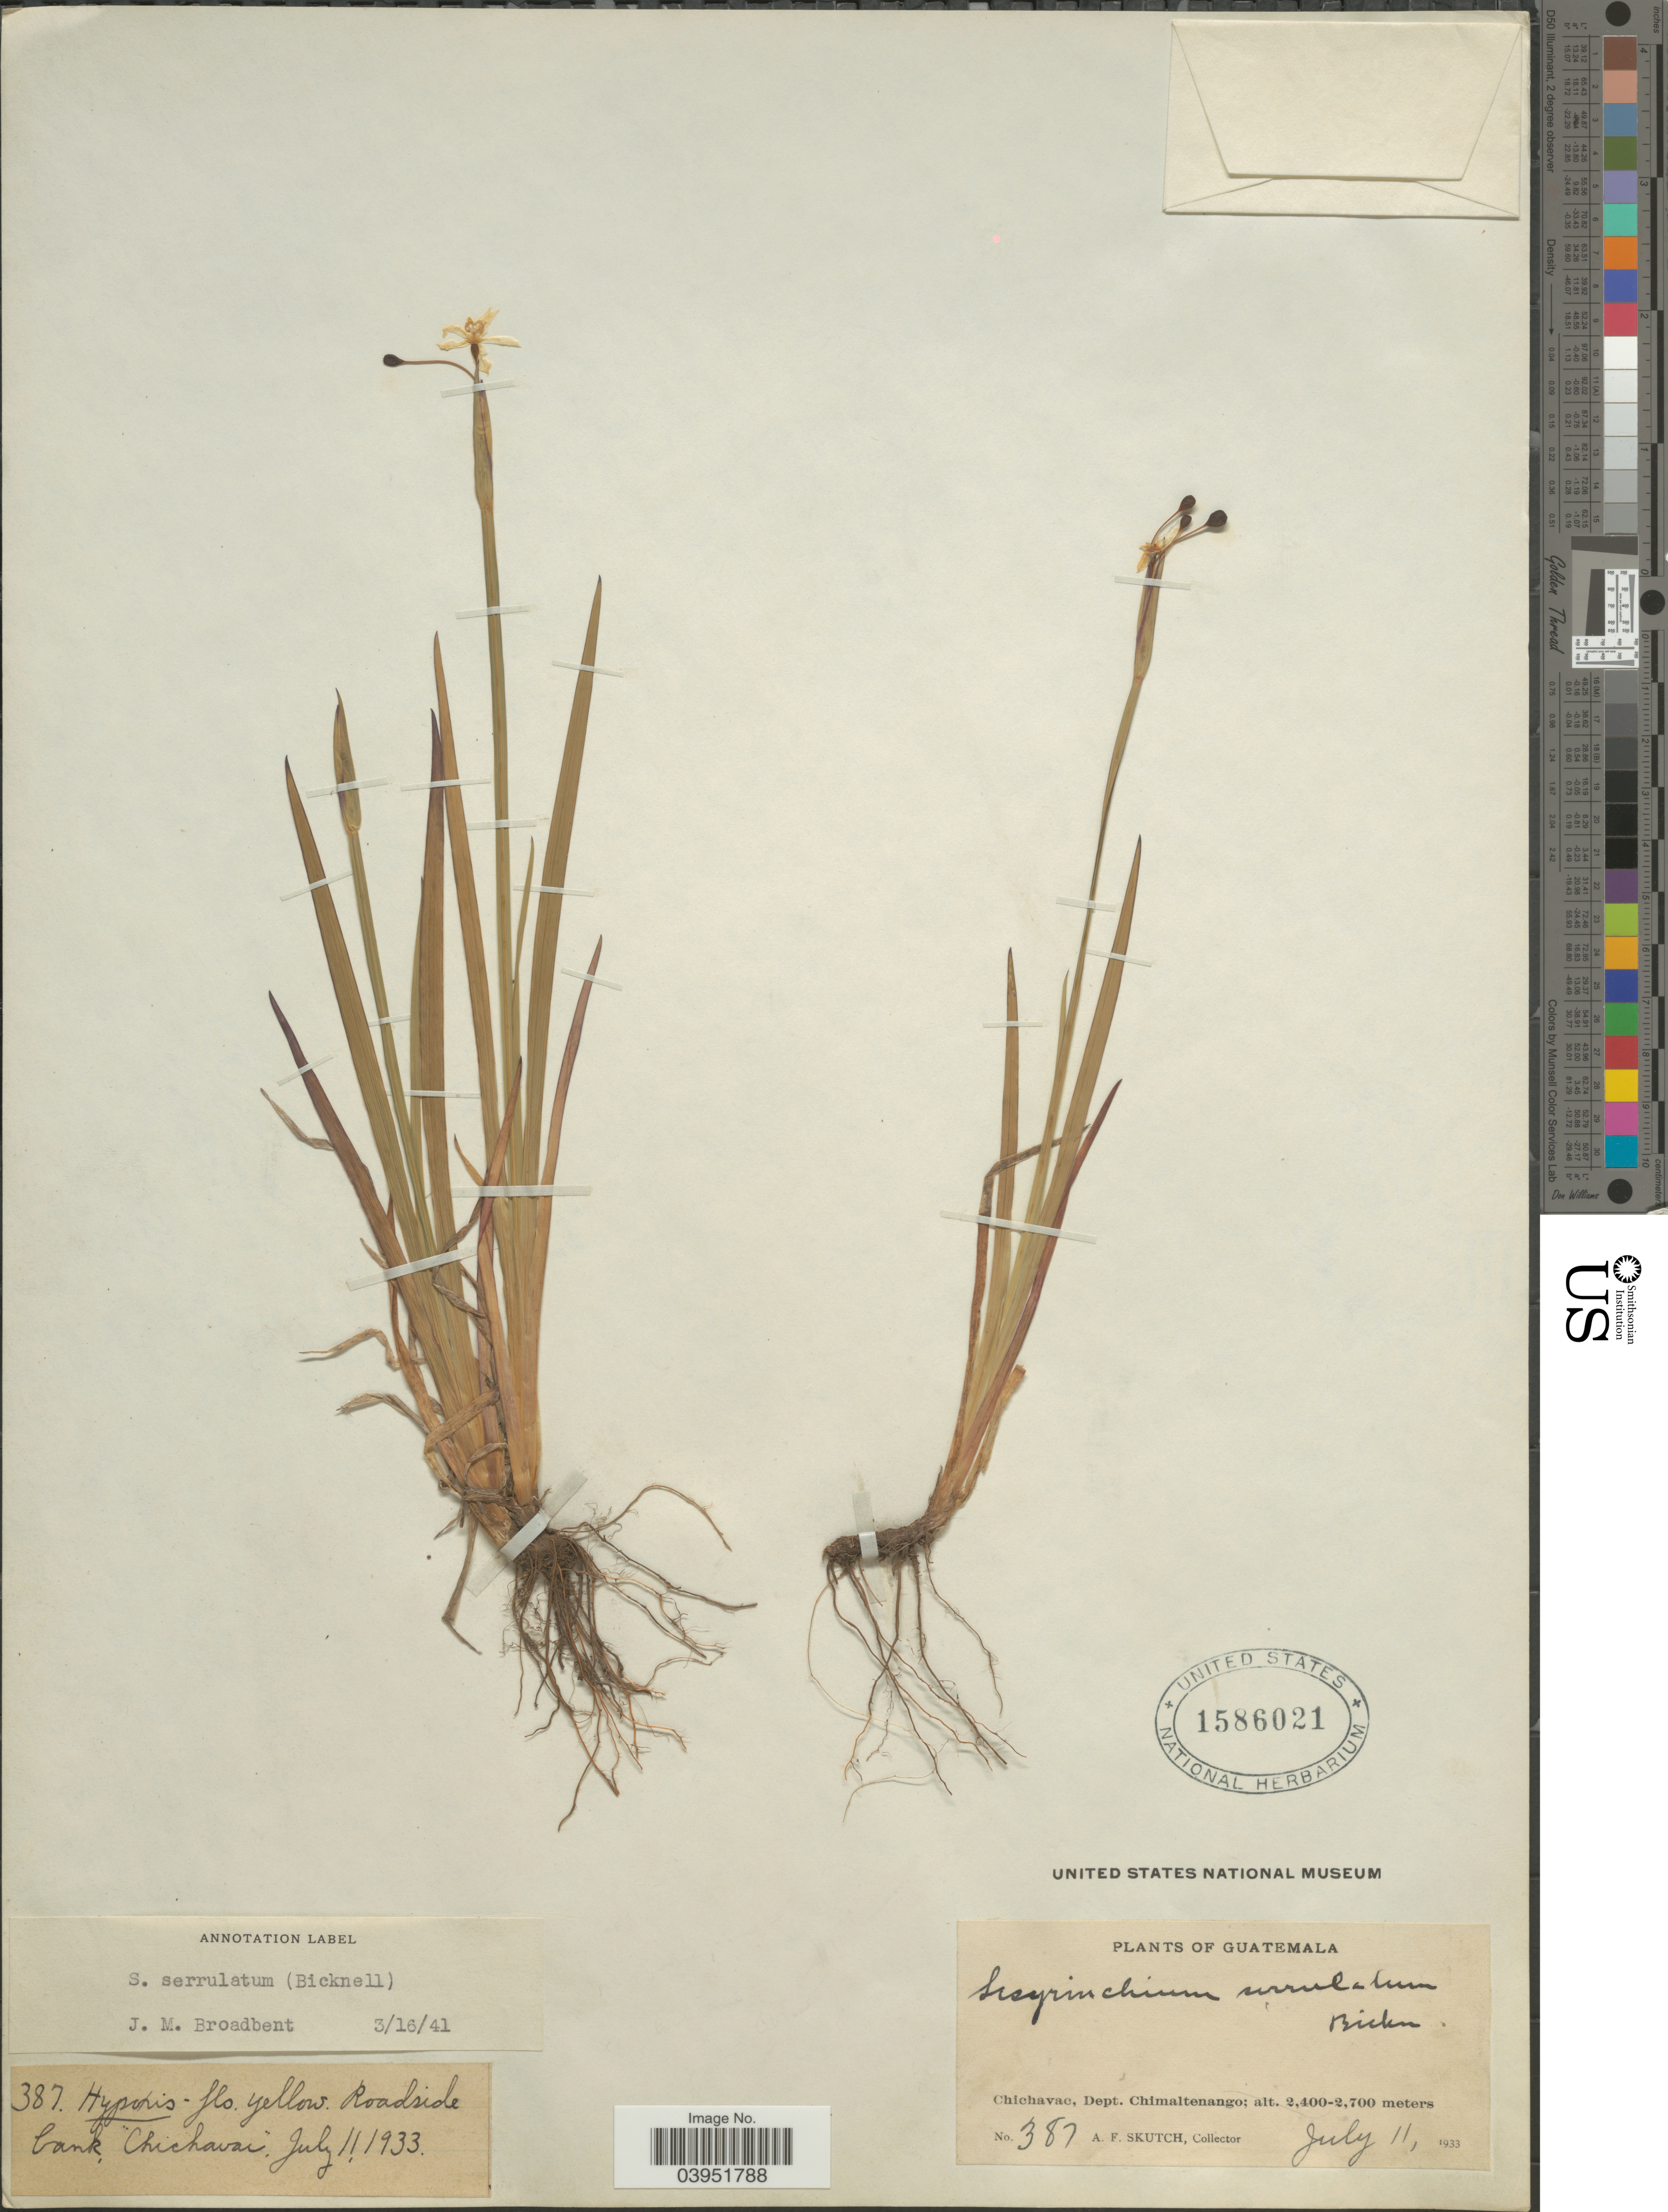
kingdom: Plantae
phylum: Tracheophyta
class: Liliopsida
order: Asparagales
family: Iridaceae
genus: Sisyrinchium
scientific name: Sisyrinchium serrulatum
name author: (E.P. Bicknell) Espejo & López-Ferr.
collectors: A. F. Skutch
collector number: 387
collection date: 1933-07-11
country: Guatemala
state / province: Chimaltenango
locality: Chichavac, Dept. Chimaltenango.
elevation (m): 2400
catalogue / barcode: US 1586021